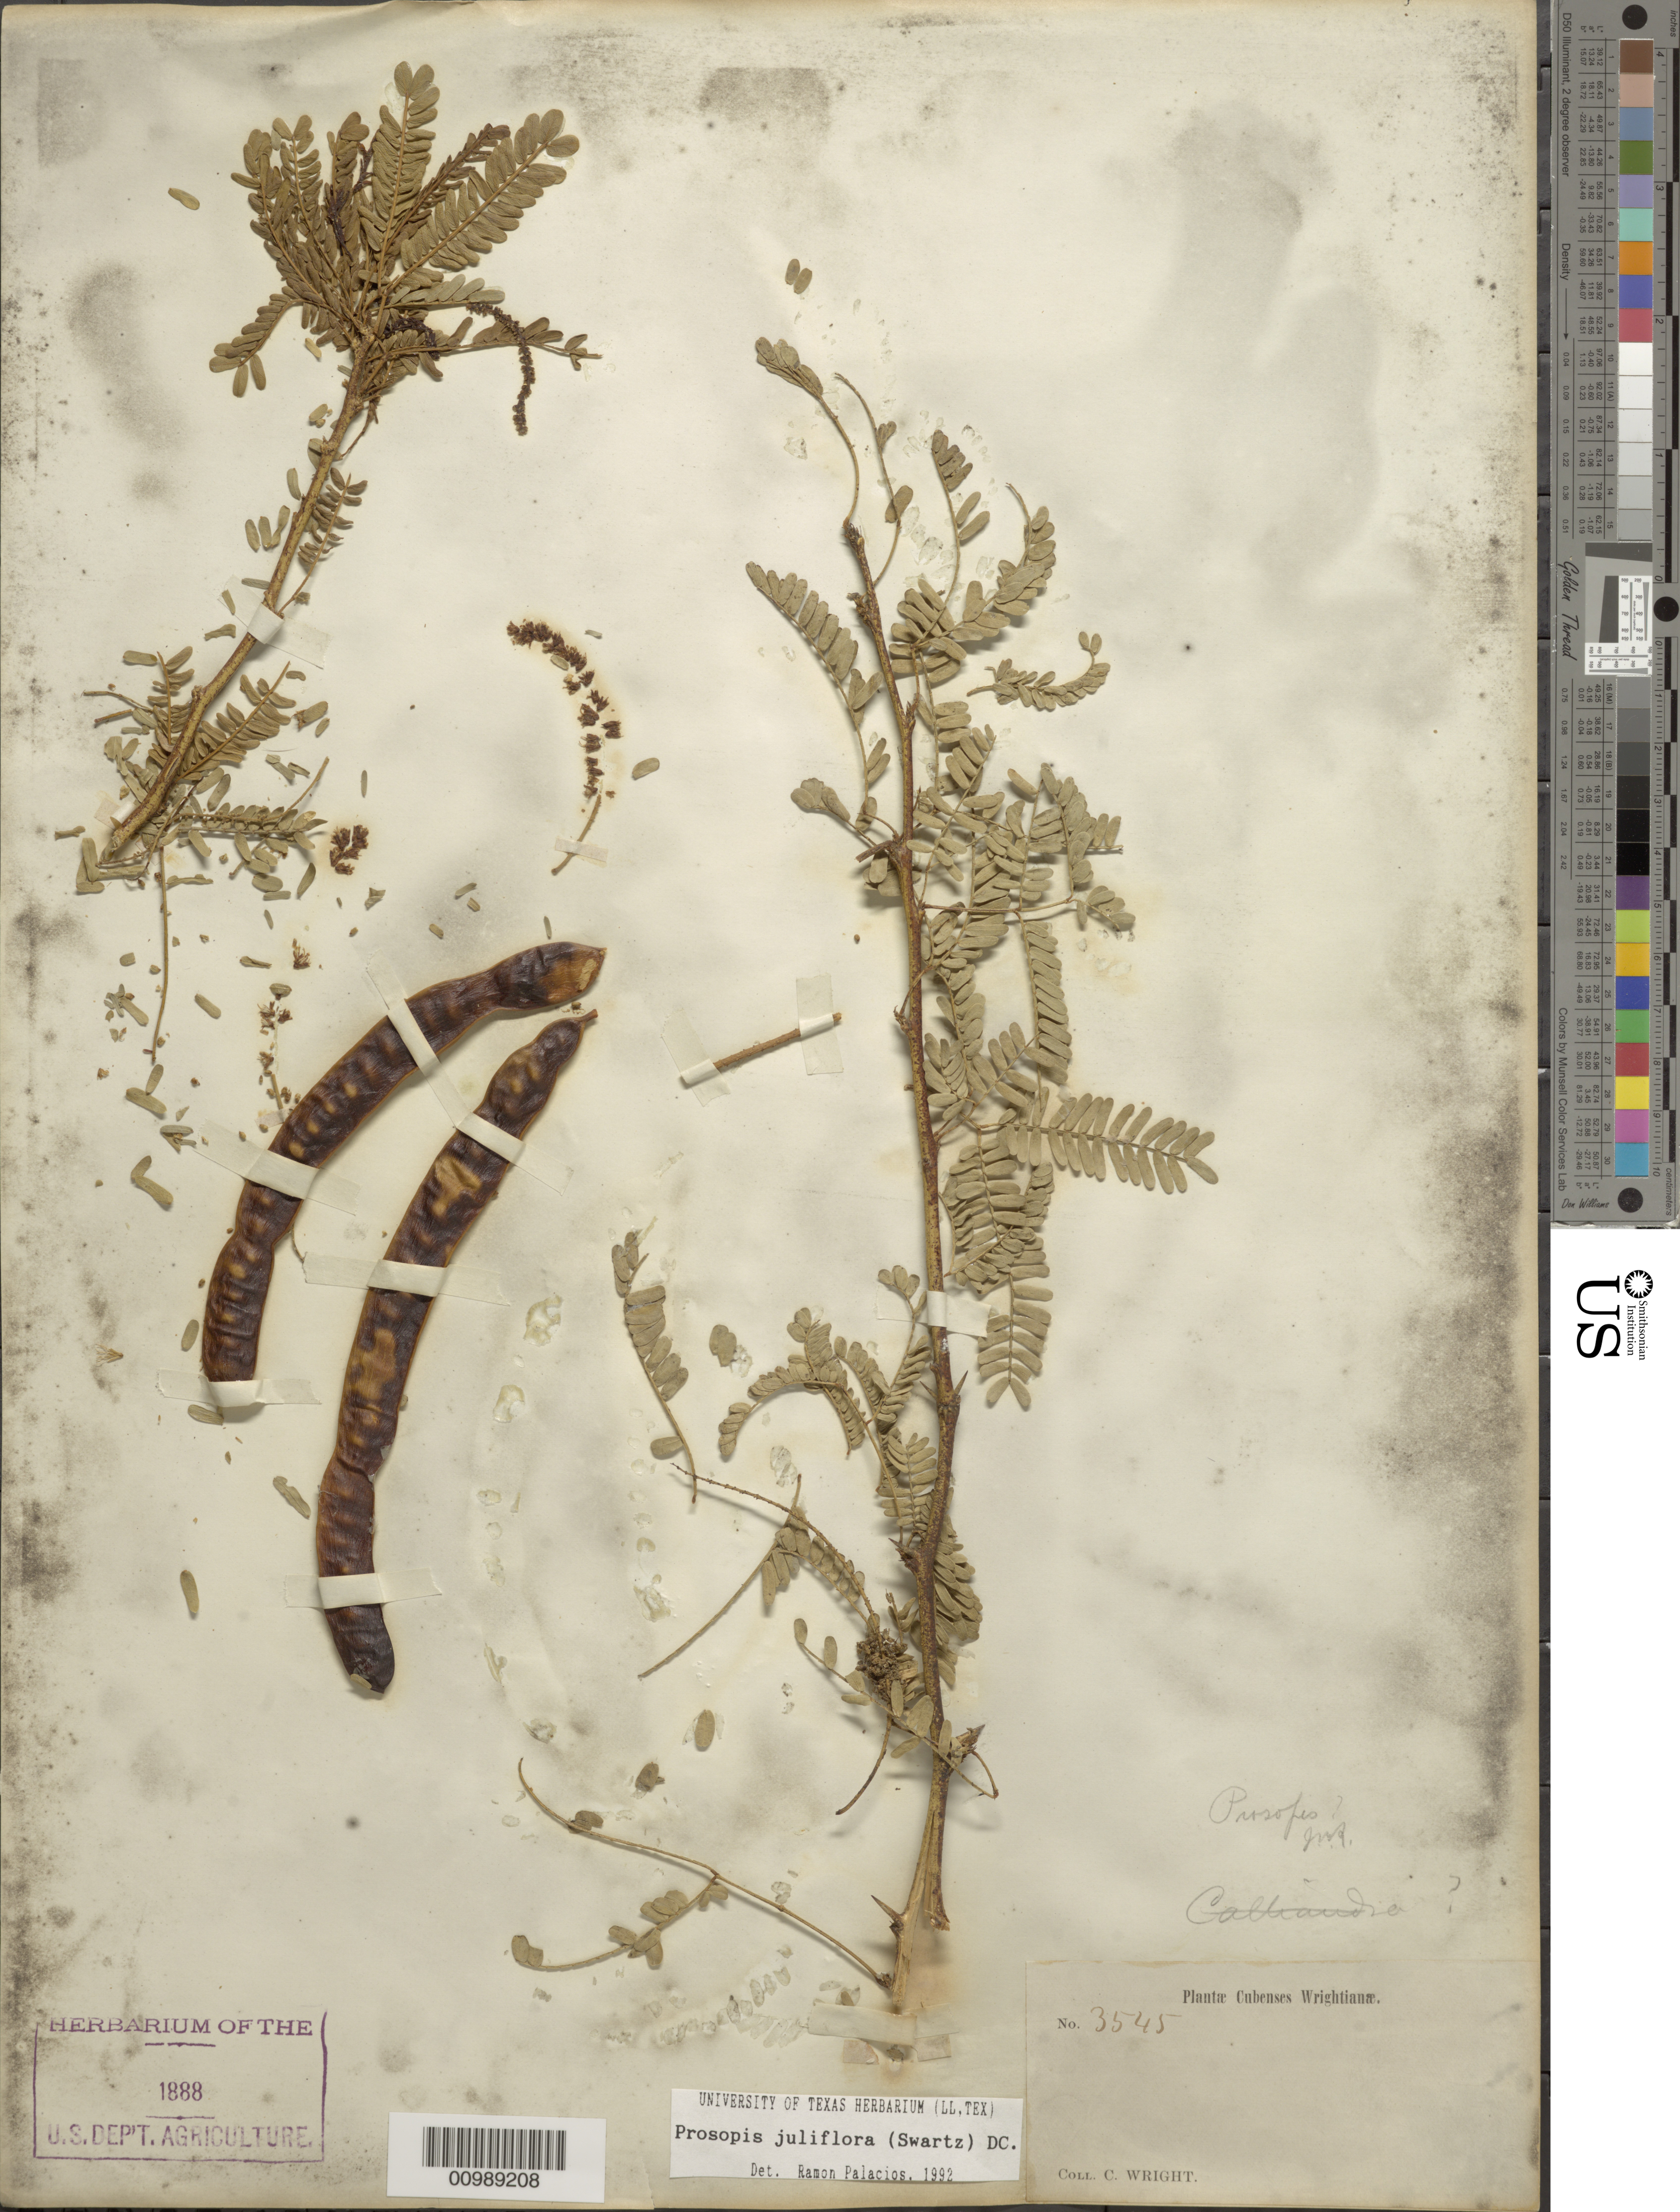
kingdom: Plantae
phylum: Tracheophyta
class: Magnoliopsida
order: Fabales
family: Fabaceae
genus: Neltuma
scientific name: Neltuma juliflora var. juliflora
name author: (Sw.) Raf.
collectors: C. Wright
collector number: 3545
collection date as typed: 1800 to 1899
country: Cuba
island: Cuba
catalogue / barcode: US 1888